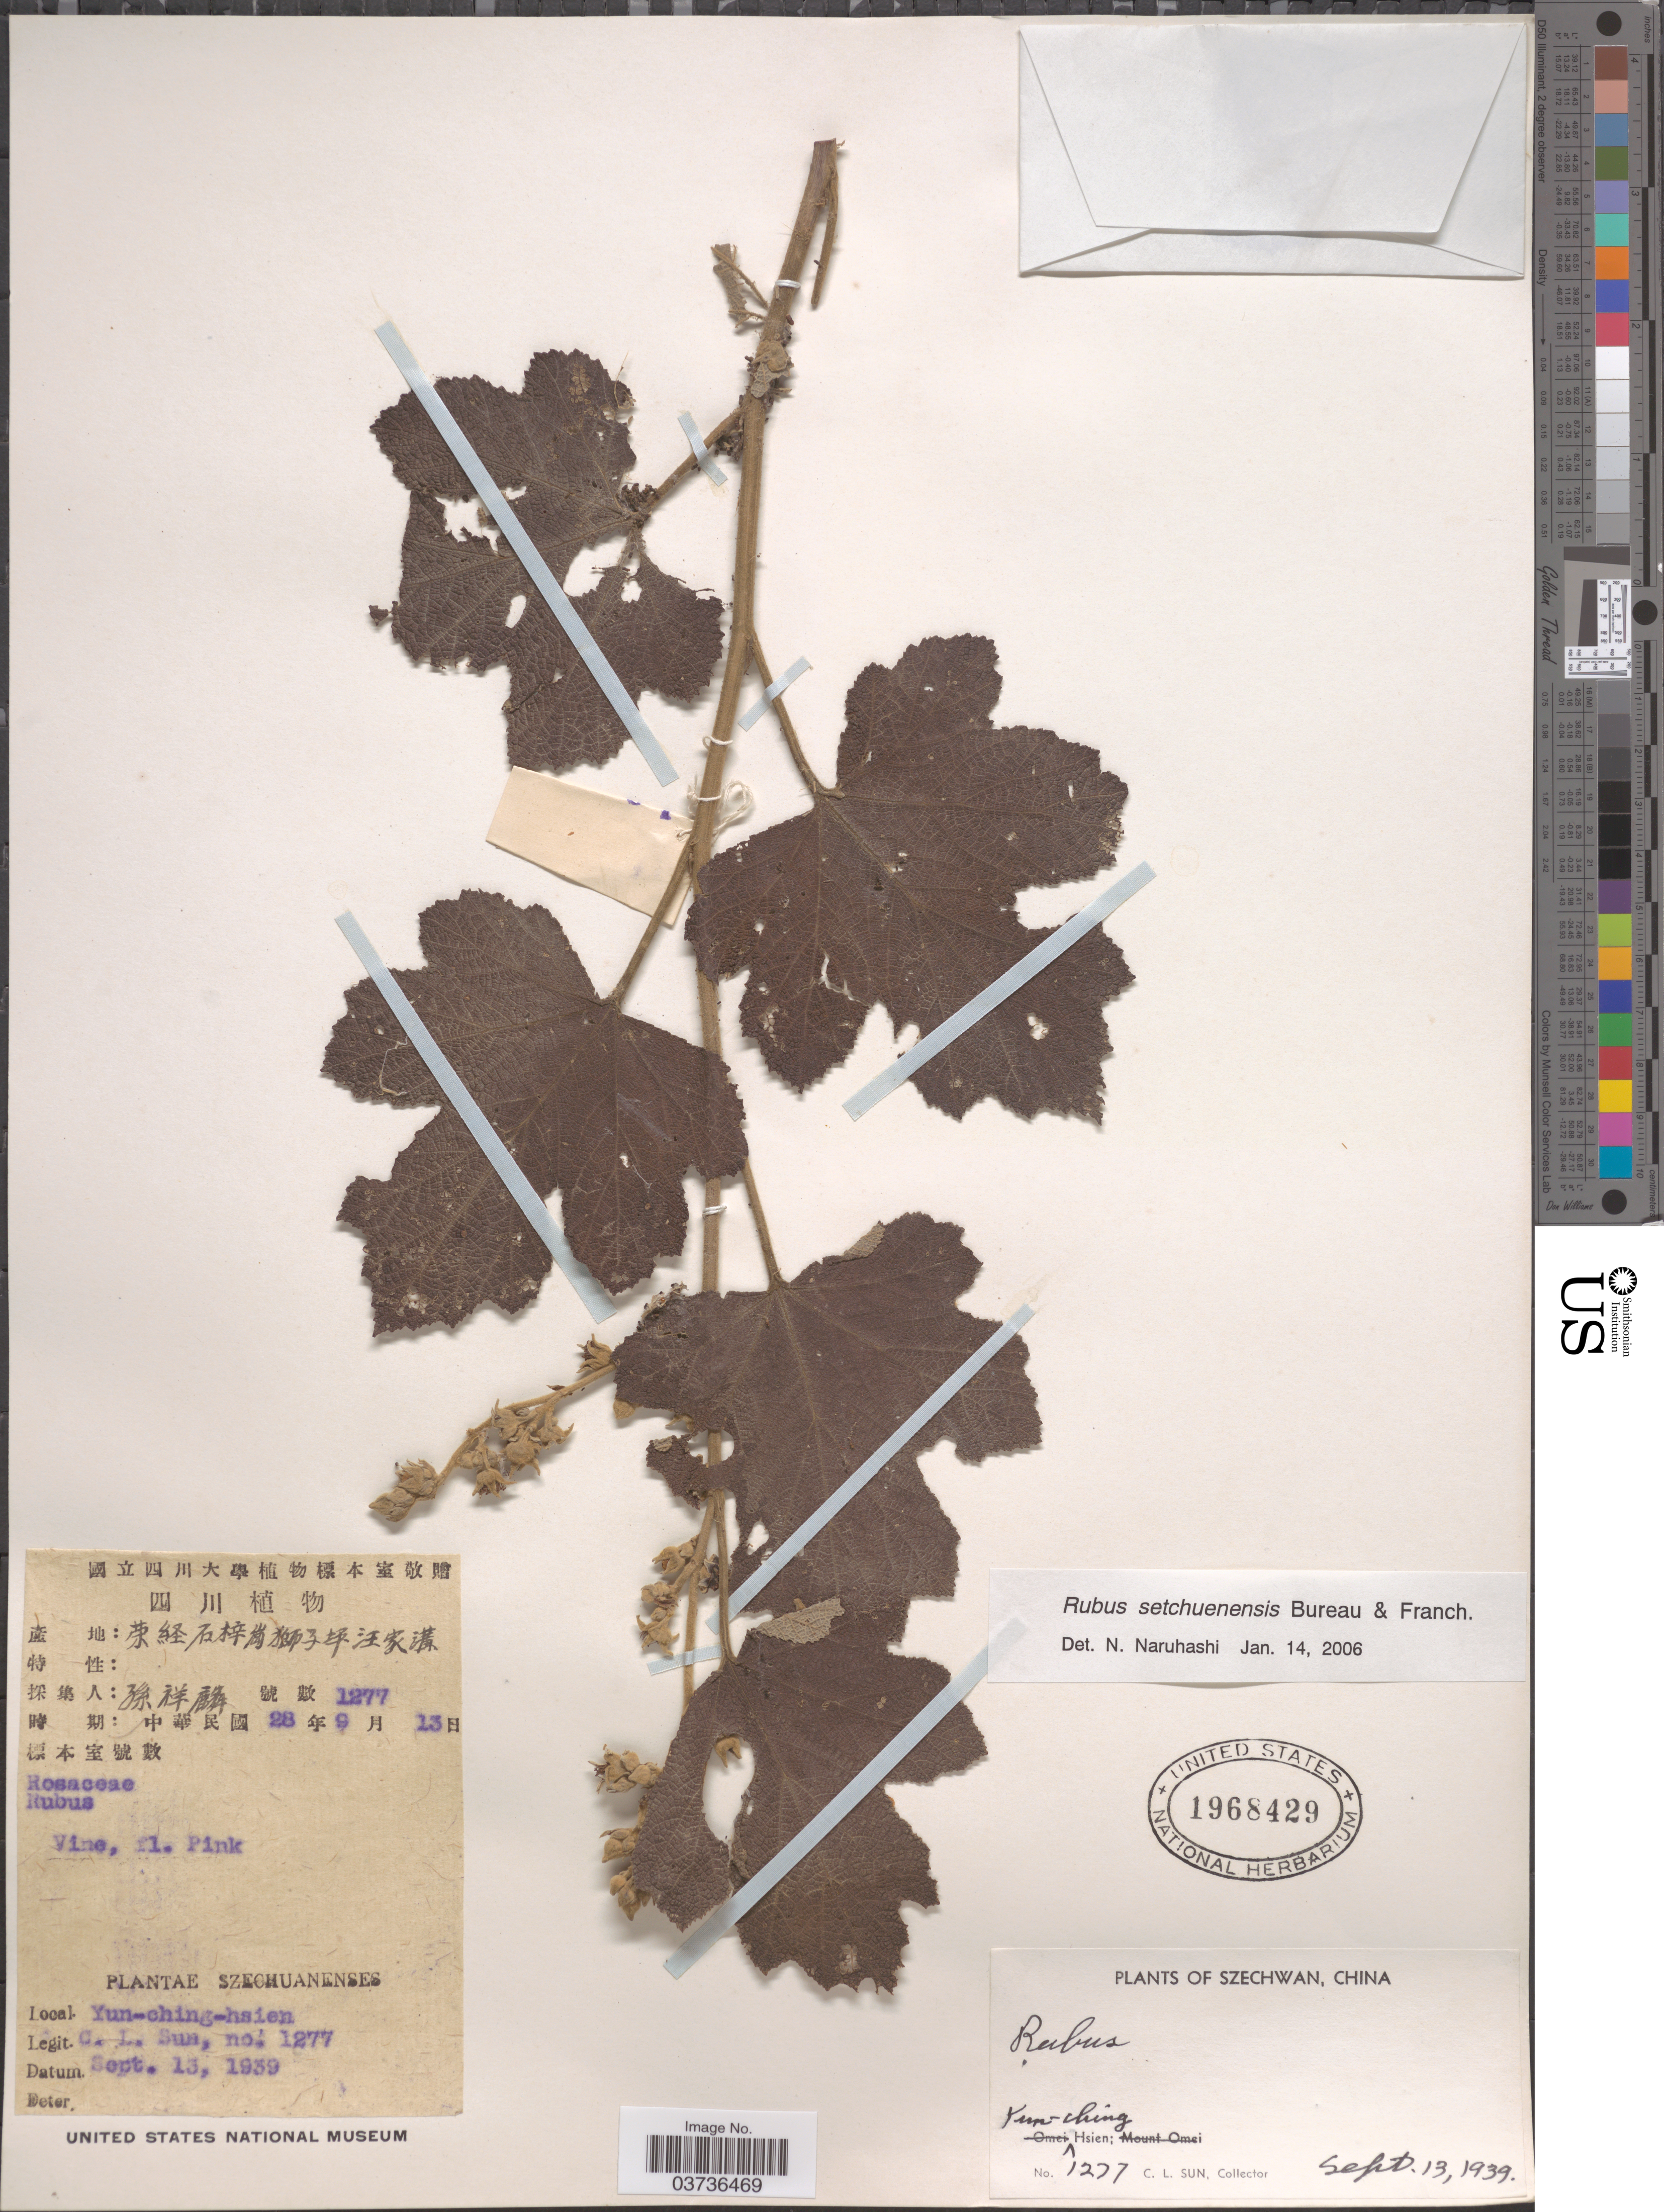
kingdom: Plantae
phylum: Tracheophyta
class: Magnoliopsida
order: Rosales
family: Rosaceae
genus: Rubus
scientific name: Rubus setchuenensis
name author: Bureau & Franch.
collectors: C. Sun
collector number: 1277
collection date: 1939-09-13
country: China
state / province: Sichuan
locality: Szechwan. Yun-ching-hsien.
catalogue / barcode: US 1968429